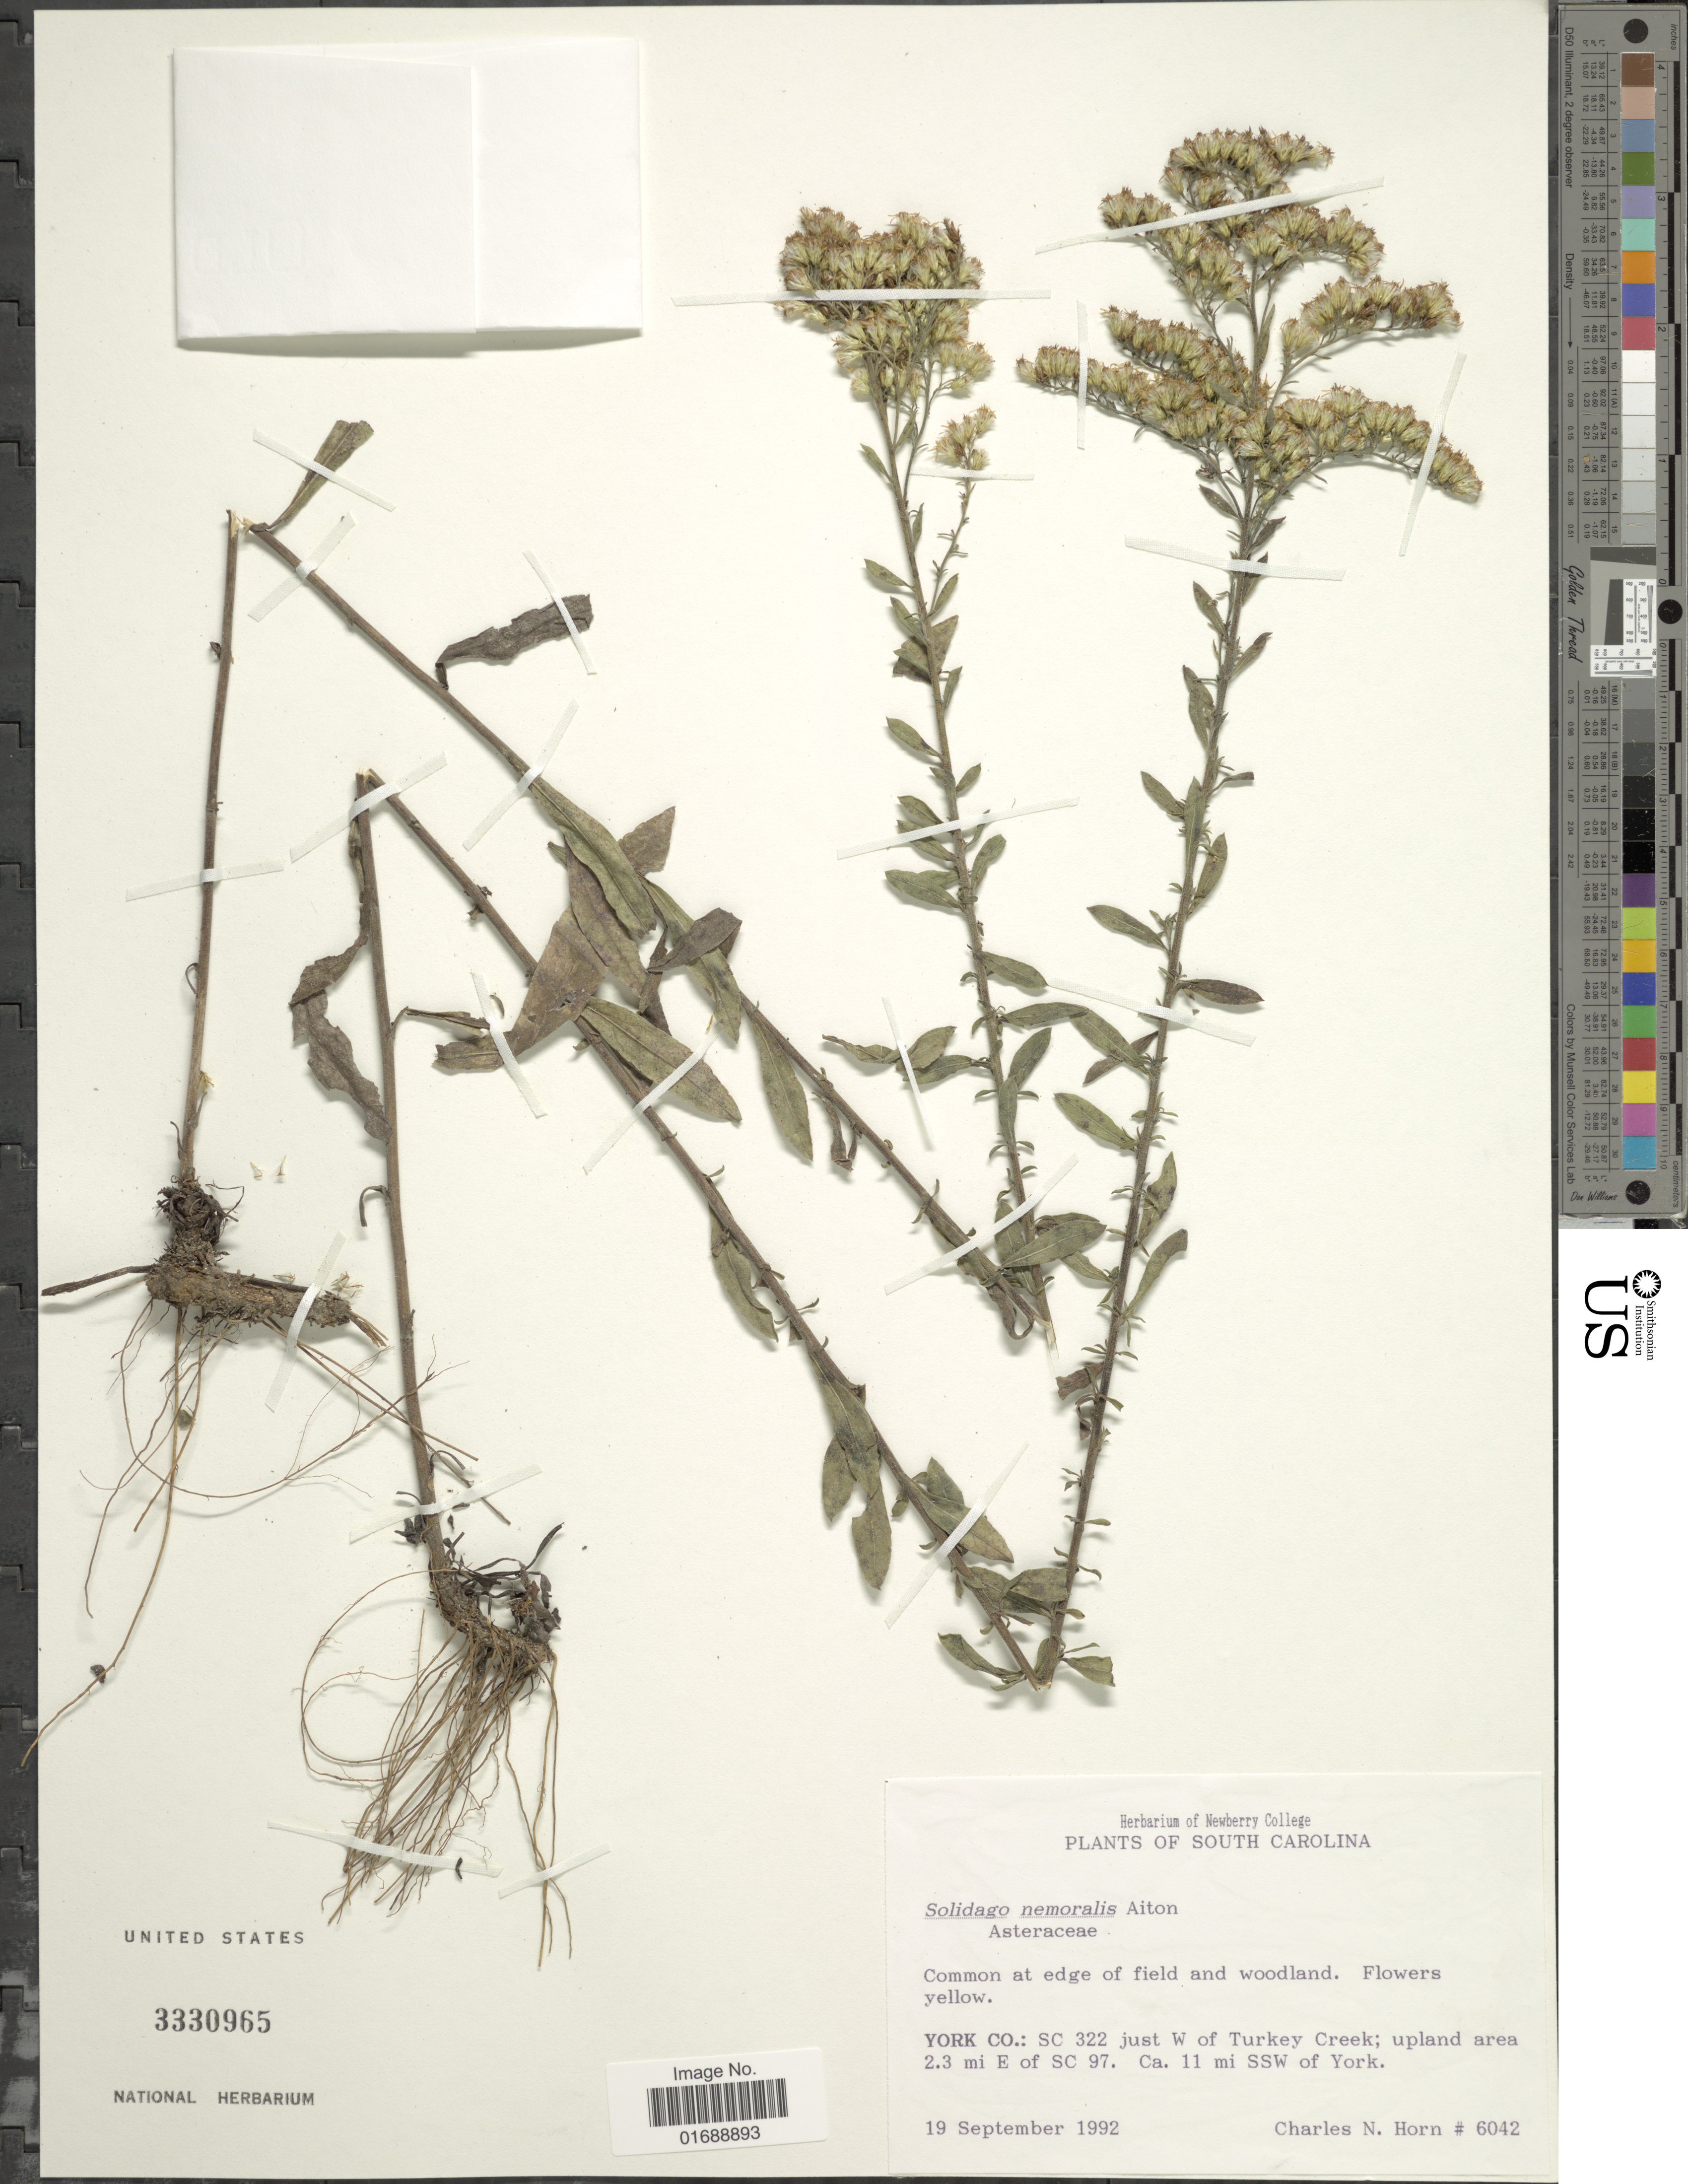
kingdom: Plantae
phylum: Tracheophyta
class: Magnoliopsida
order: Asterales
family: Asteraceae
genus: Solidago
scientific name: Solidago nemoralis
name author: Aiton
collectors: C. N. Horn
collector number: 6042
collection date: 1992-09-19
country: United States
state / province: South Carolina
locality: York Co. SC 322 just W of Turkey Creek: upland area 2.3 mi E of SC 97. Ca. 11 mi SSW of York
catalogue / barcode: US 3330965